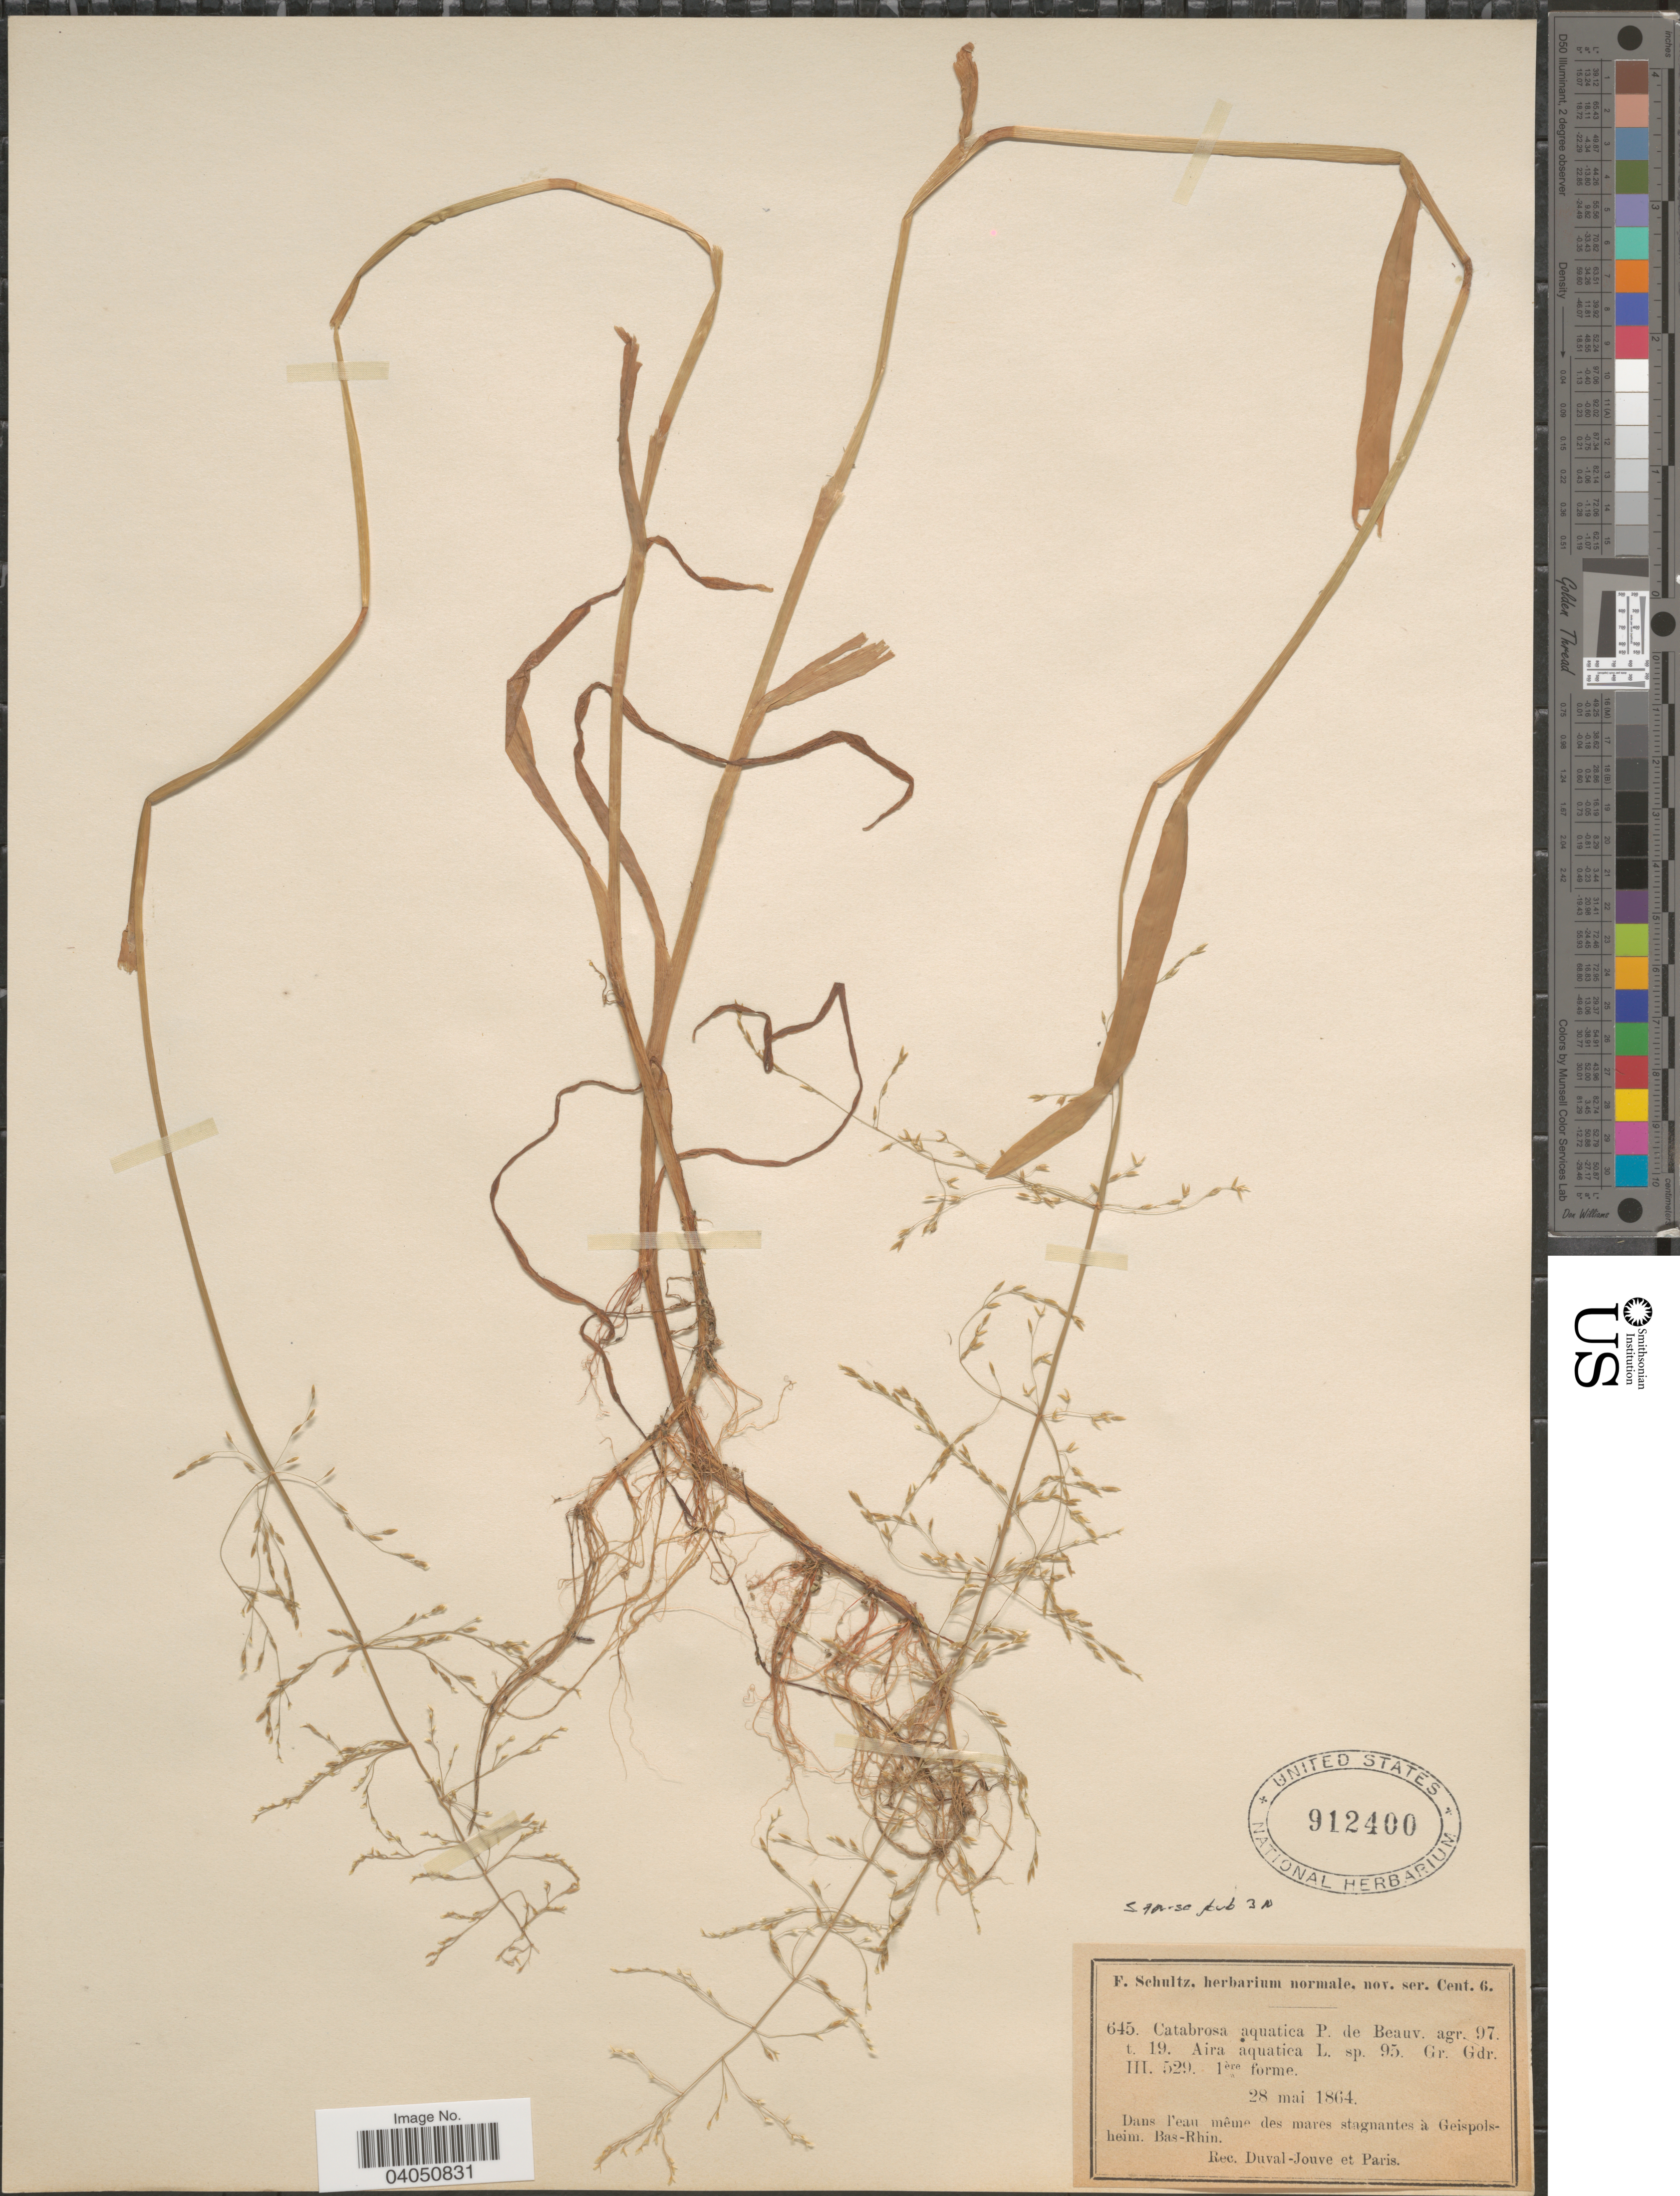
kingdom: Plantae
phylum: Tracheophyta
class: Liliopsida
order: Poales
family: Poaceae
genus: Catabrosa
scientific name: Catabrosa aquatica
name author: (L.) P. Beauv.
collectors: F. Schultz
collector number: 645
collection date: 1864-05-28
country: France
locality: Dans l' eau même des mares stagnantes à Geispolsheim. Bas-Rhin.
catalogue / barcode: US 912400